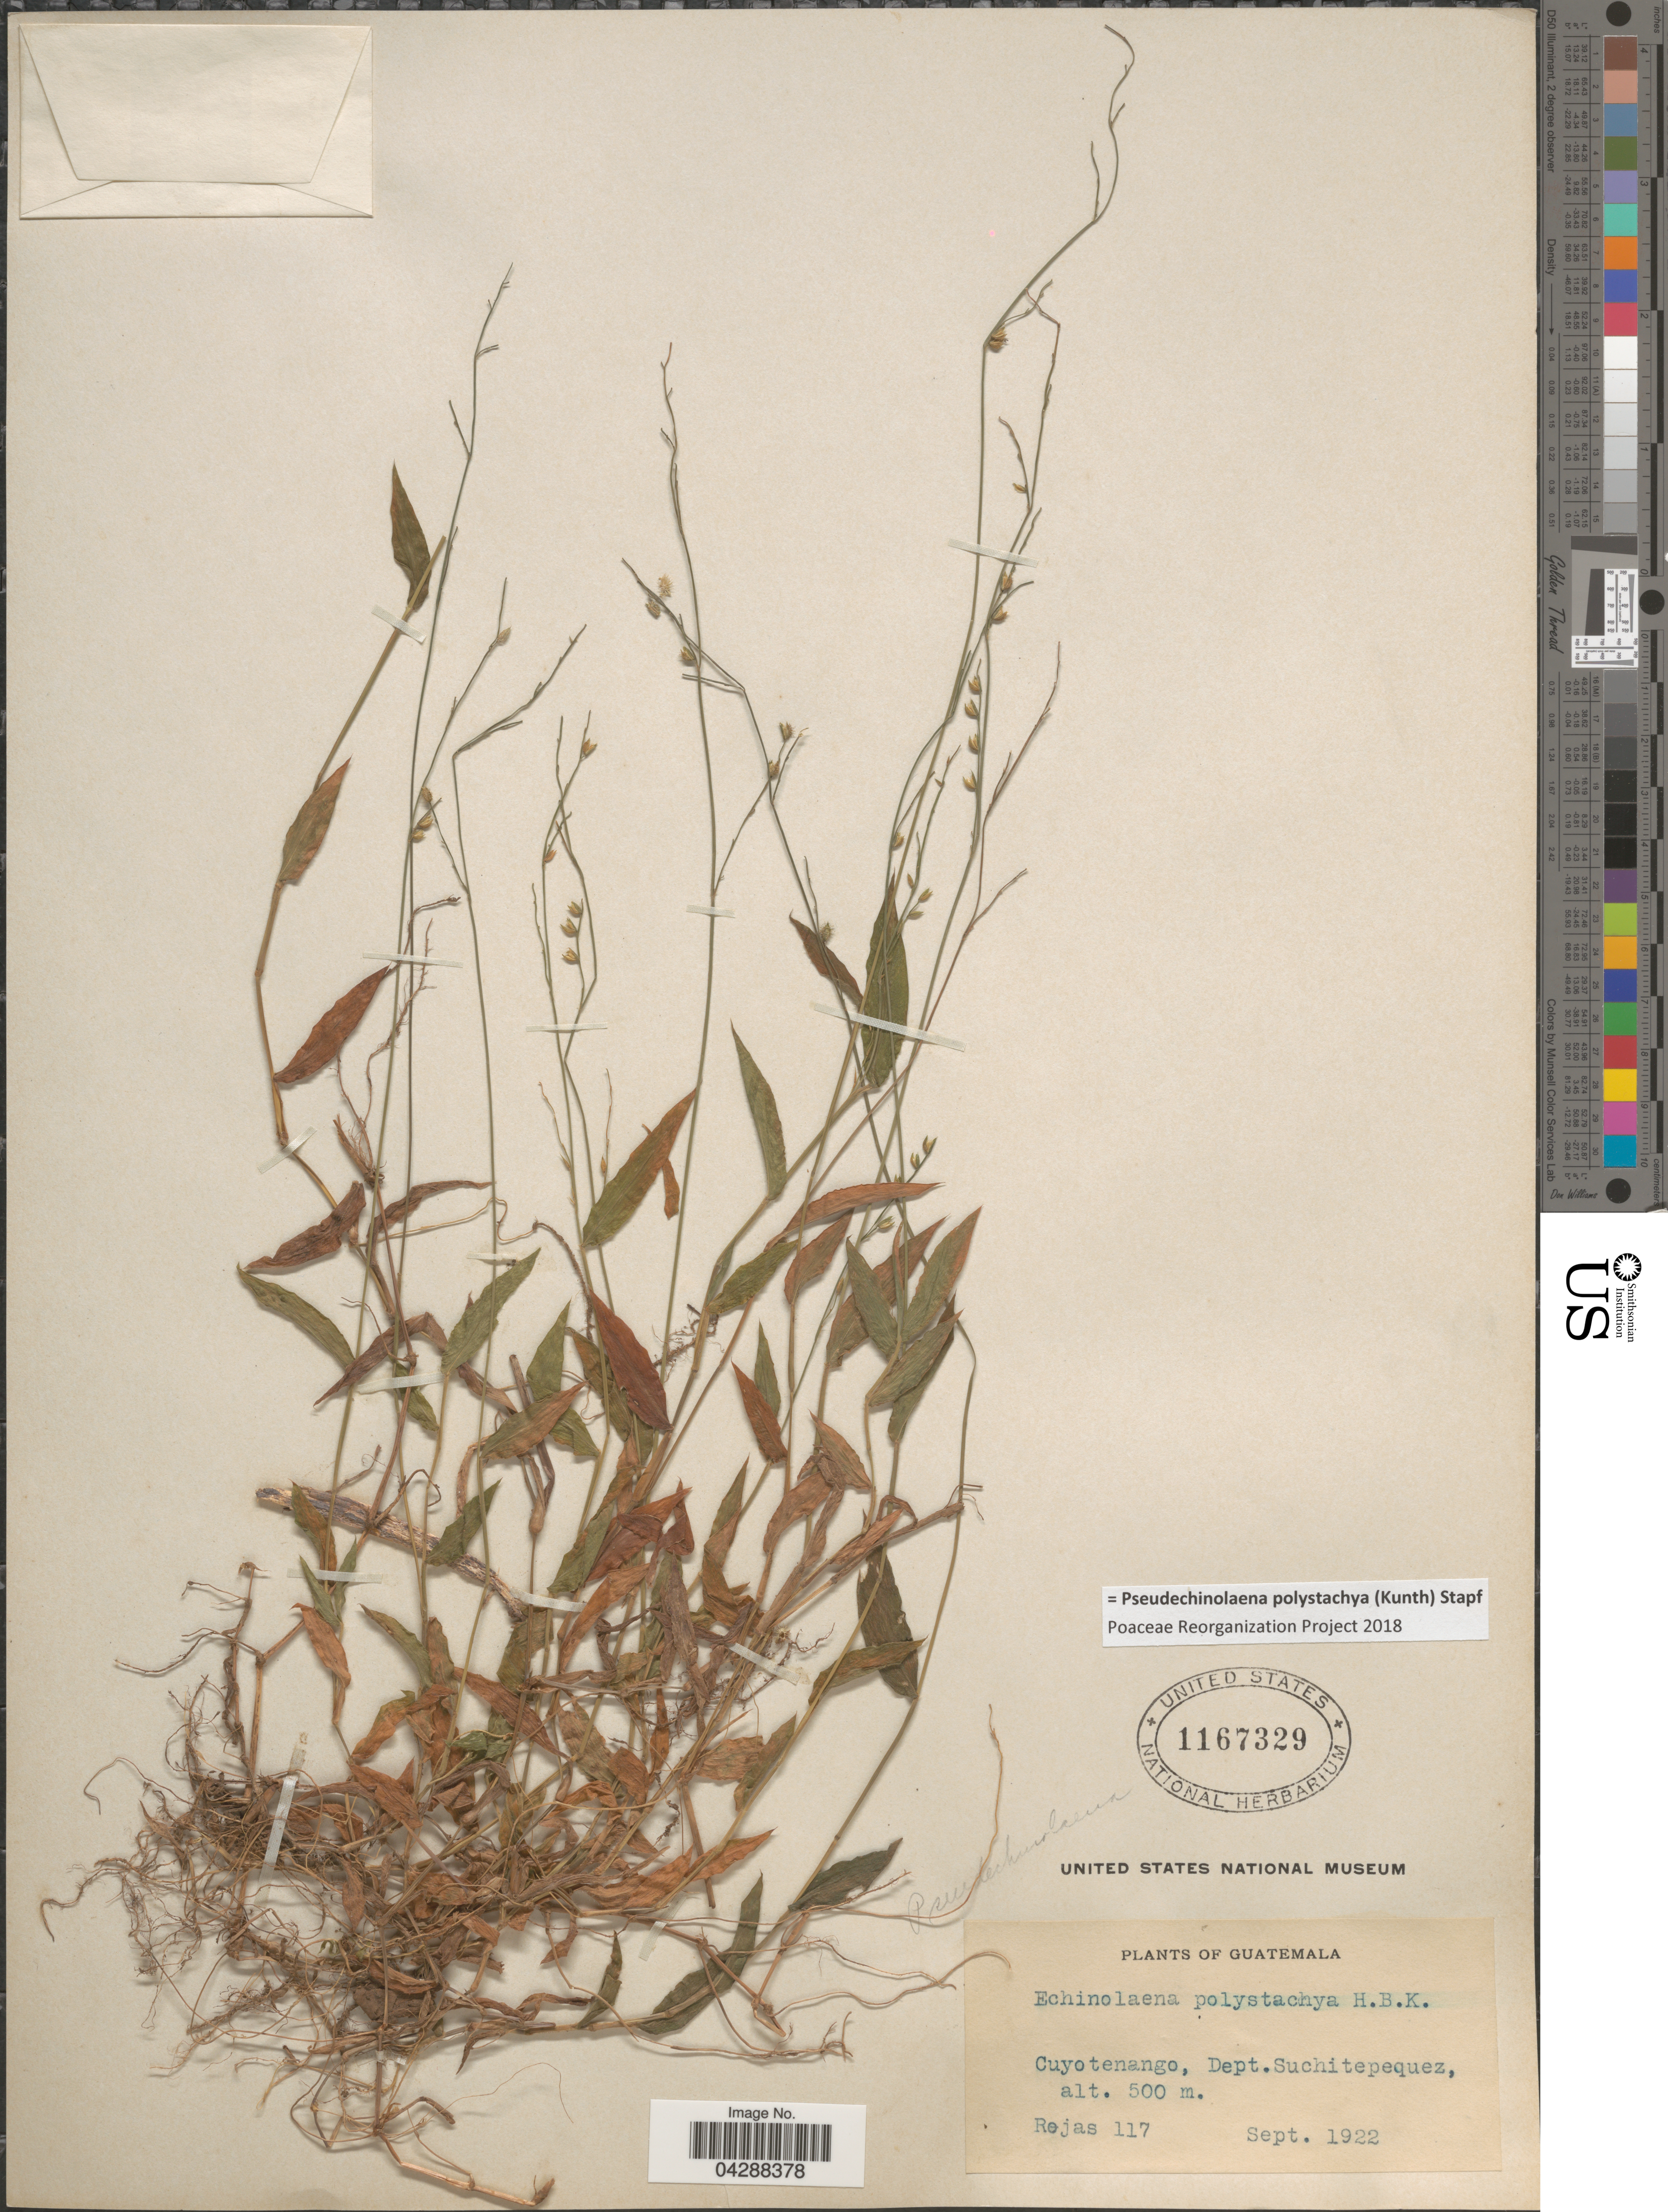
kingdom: Plantae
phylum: Tracheophyta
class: Liliopsida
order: Poales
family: Poaceae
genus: Pseudechinolaena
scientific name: Pseudechinolaena polystachya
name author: (Kunth) Stapf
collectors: Rojas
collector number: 117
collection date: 1922-09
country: Guatemala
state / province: Suchitepequez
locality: Cuyotenango, Dept. Suchitepequez.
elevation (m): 500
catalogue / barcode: US 1167329